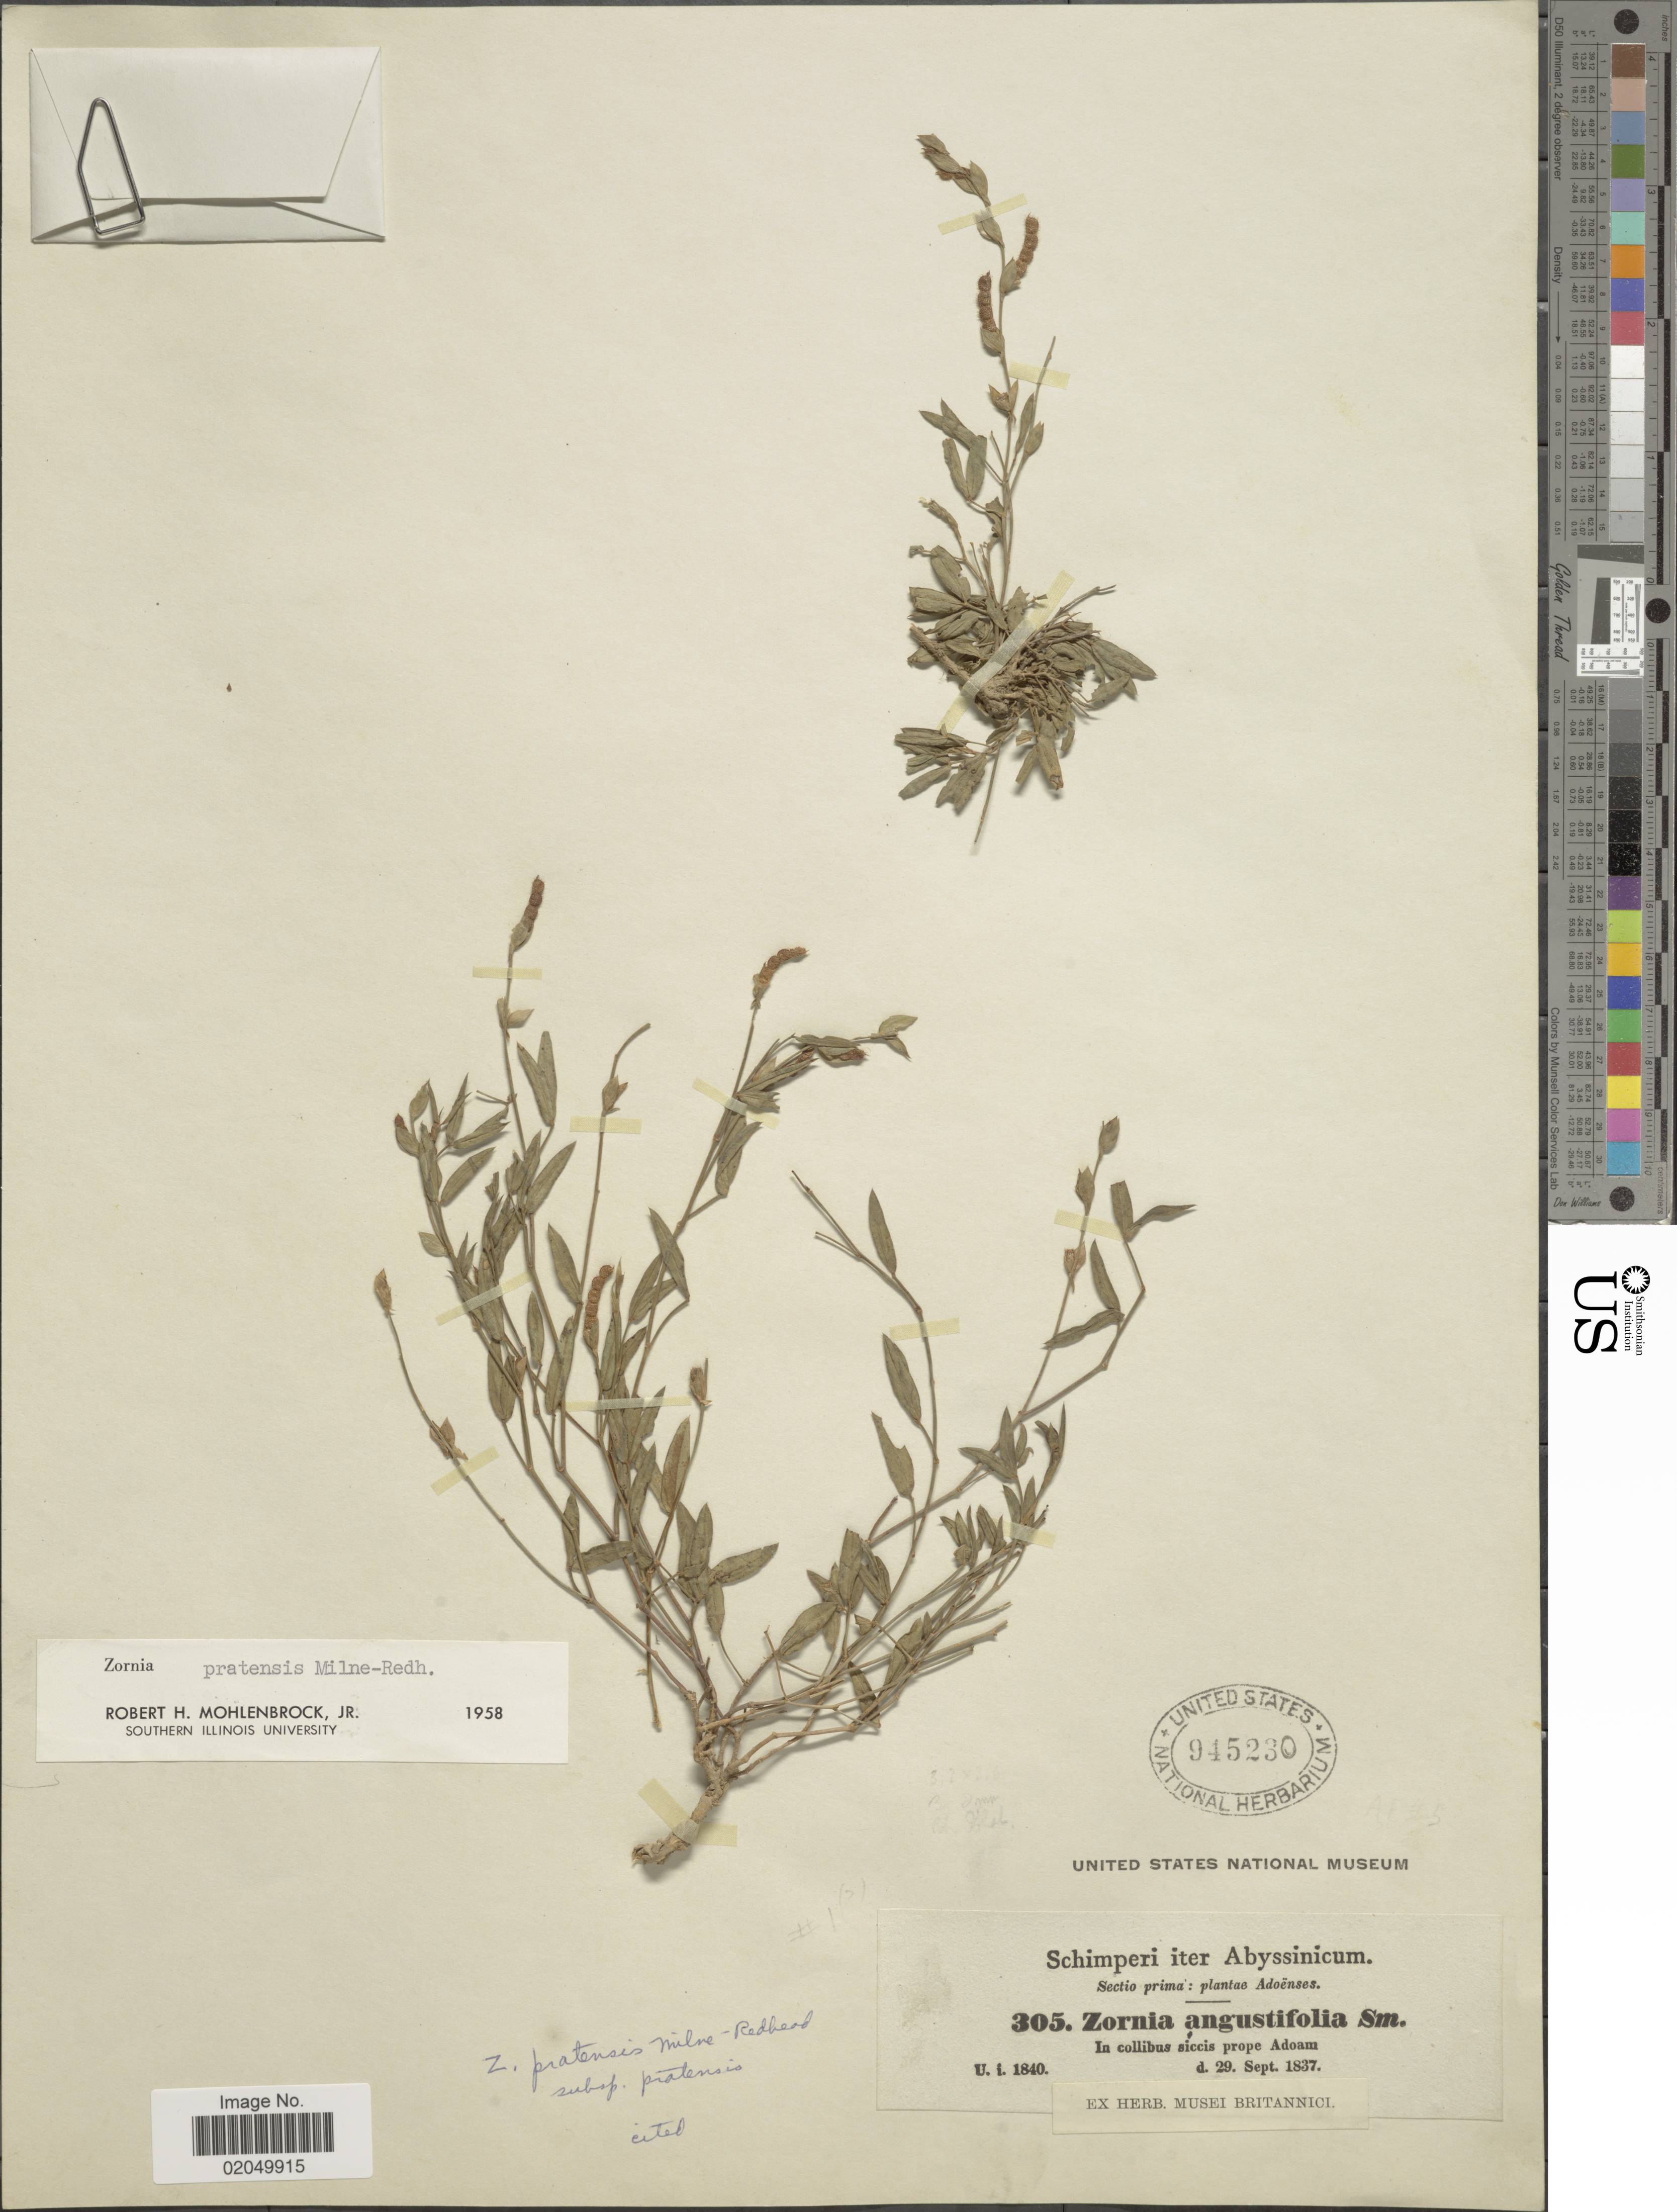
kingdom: Plantae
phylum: Tracheophyta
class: Magnoliopsida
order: Fabales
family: Fabaceae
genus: Zornia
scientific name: Zornia pratensis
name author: Milne-Redh.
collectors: -. Schimper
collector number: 305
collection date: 1837-09-29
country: Eritrea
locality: Abyssinicum, prope Adoam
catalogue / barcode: US 945230